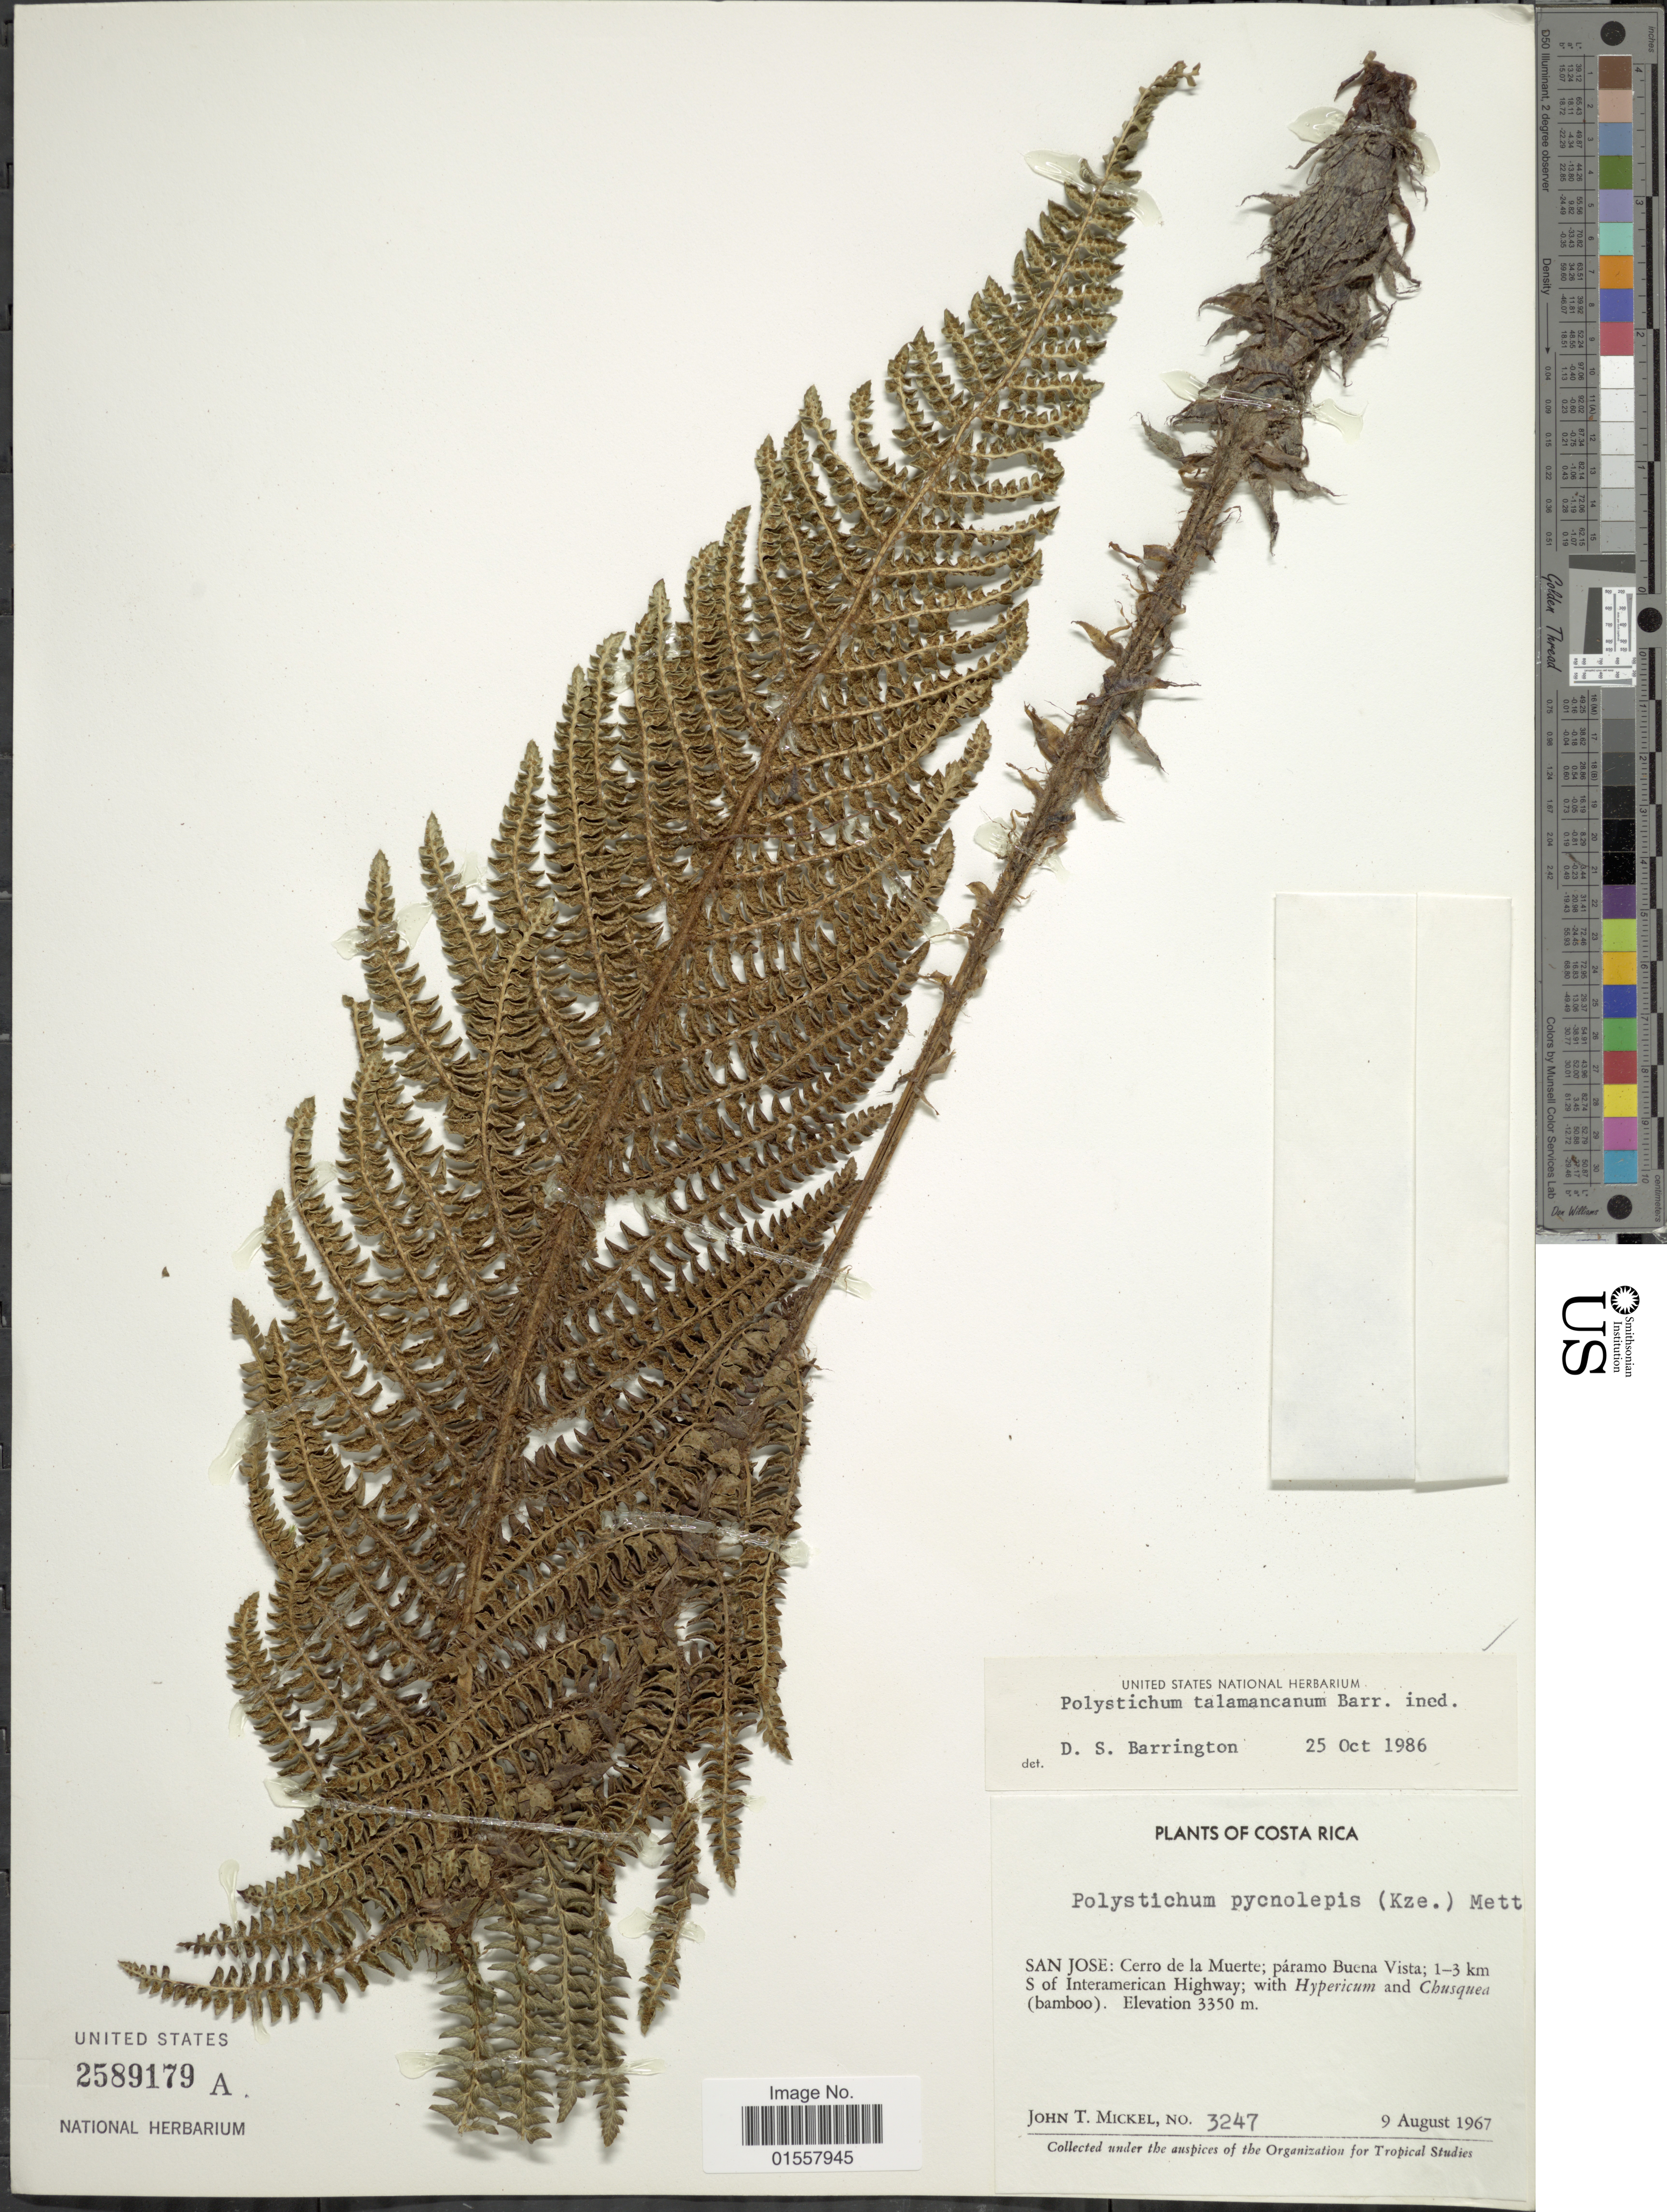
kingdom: Plantae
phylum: Tracheophyta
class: Polypodiopsida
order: Polypodiales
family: Dryopteridaceae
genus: Polystichum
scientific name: Polystichum talamancanum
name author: Barrington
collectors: J. T. Mickel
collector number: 3247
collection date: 1967-08-09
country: Costa Rica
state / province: San José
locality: San Jose: Cerro de la Muerte; paramo Buena Vista; 1-3 km S of interamerican Highway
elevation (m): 3350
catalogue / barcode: US 2589179A